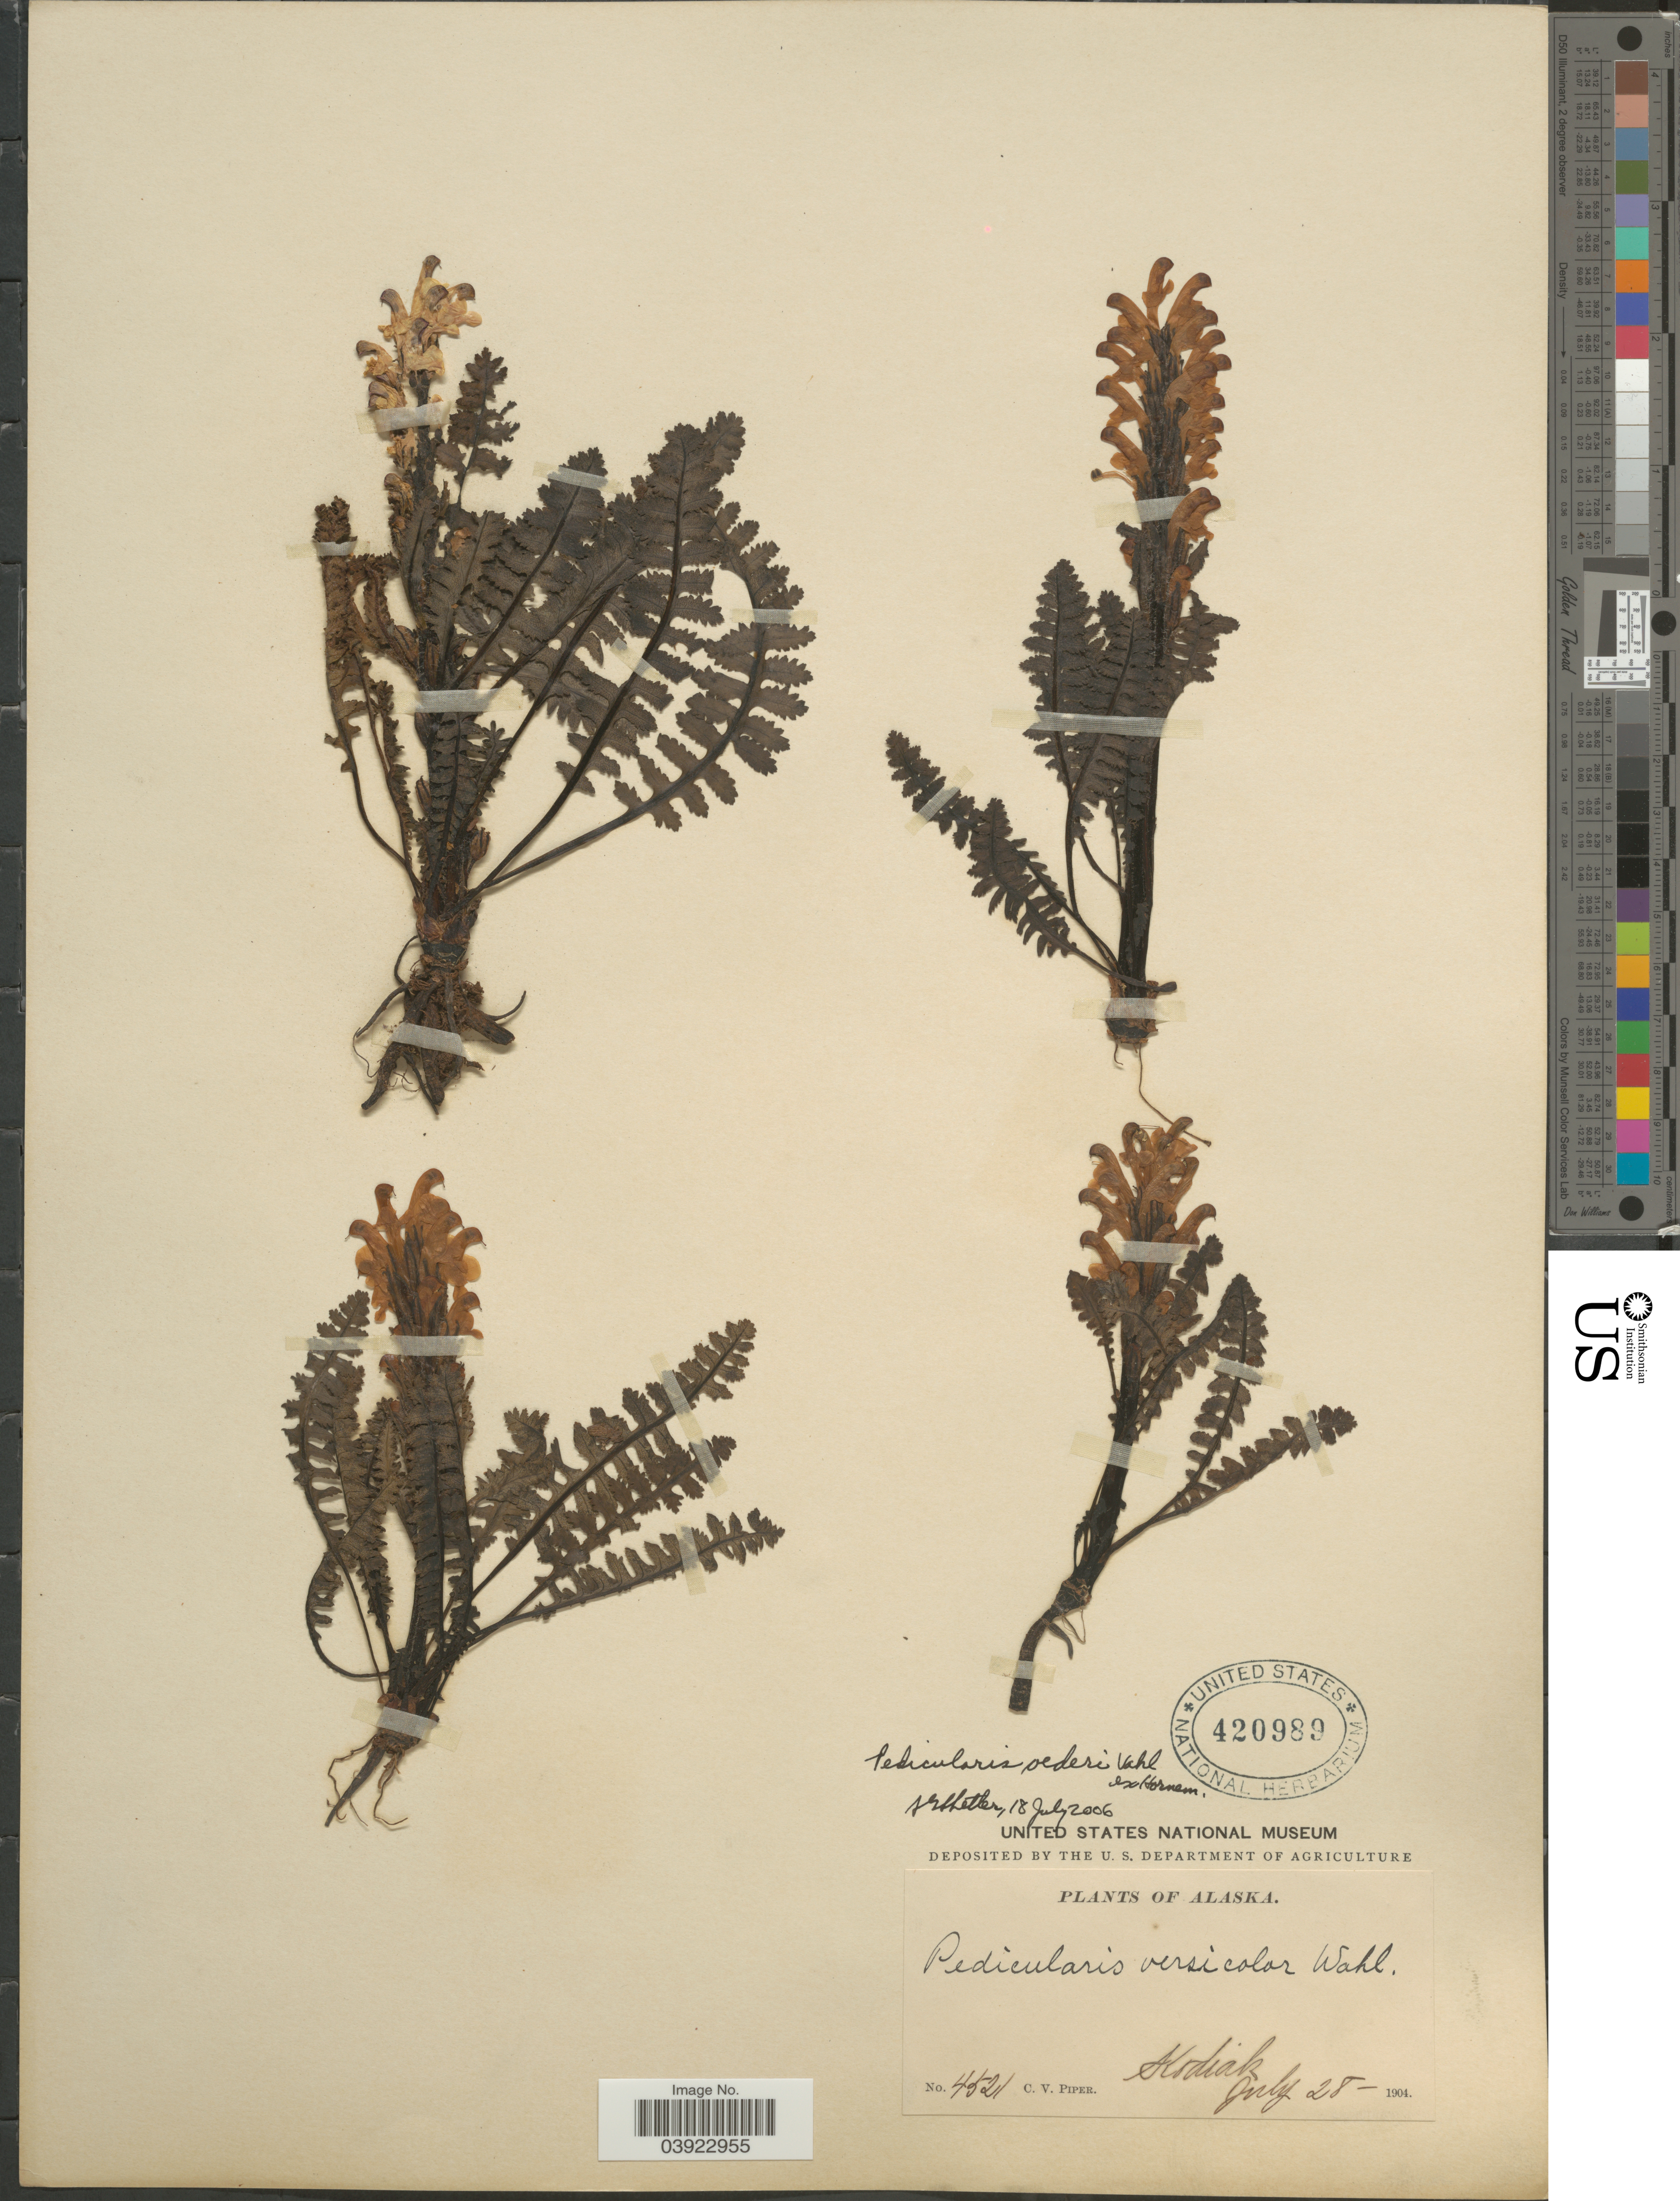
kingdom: Plantae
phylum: Tracheophyta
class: Magnoliopsida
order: Lamiales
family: Orobanchaceae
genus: Pedicularis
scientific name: Pedicularis oederi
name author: Vahl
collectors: C. V. Piper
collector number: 4521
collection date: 1904-07-28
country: United States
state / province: Alaska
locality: Kodiak.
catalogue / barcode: US 420989